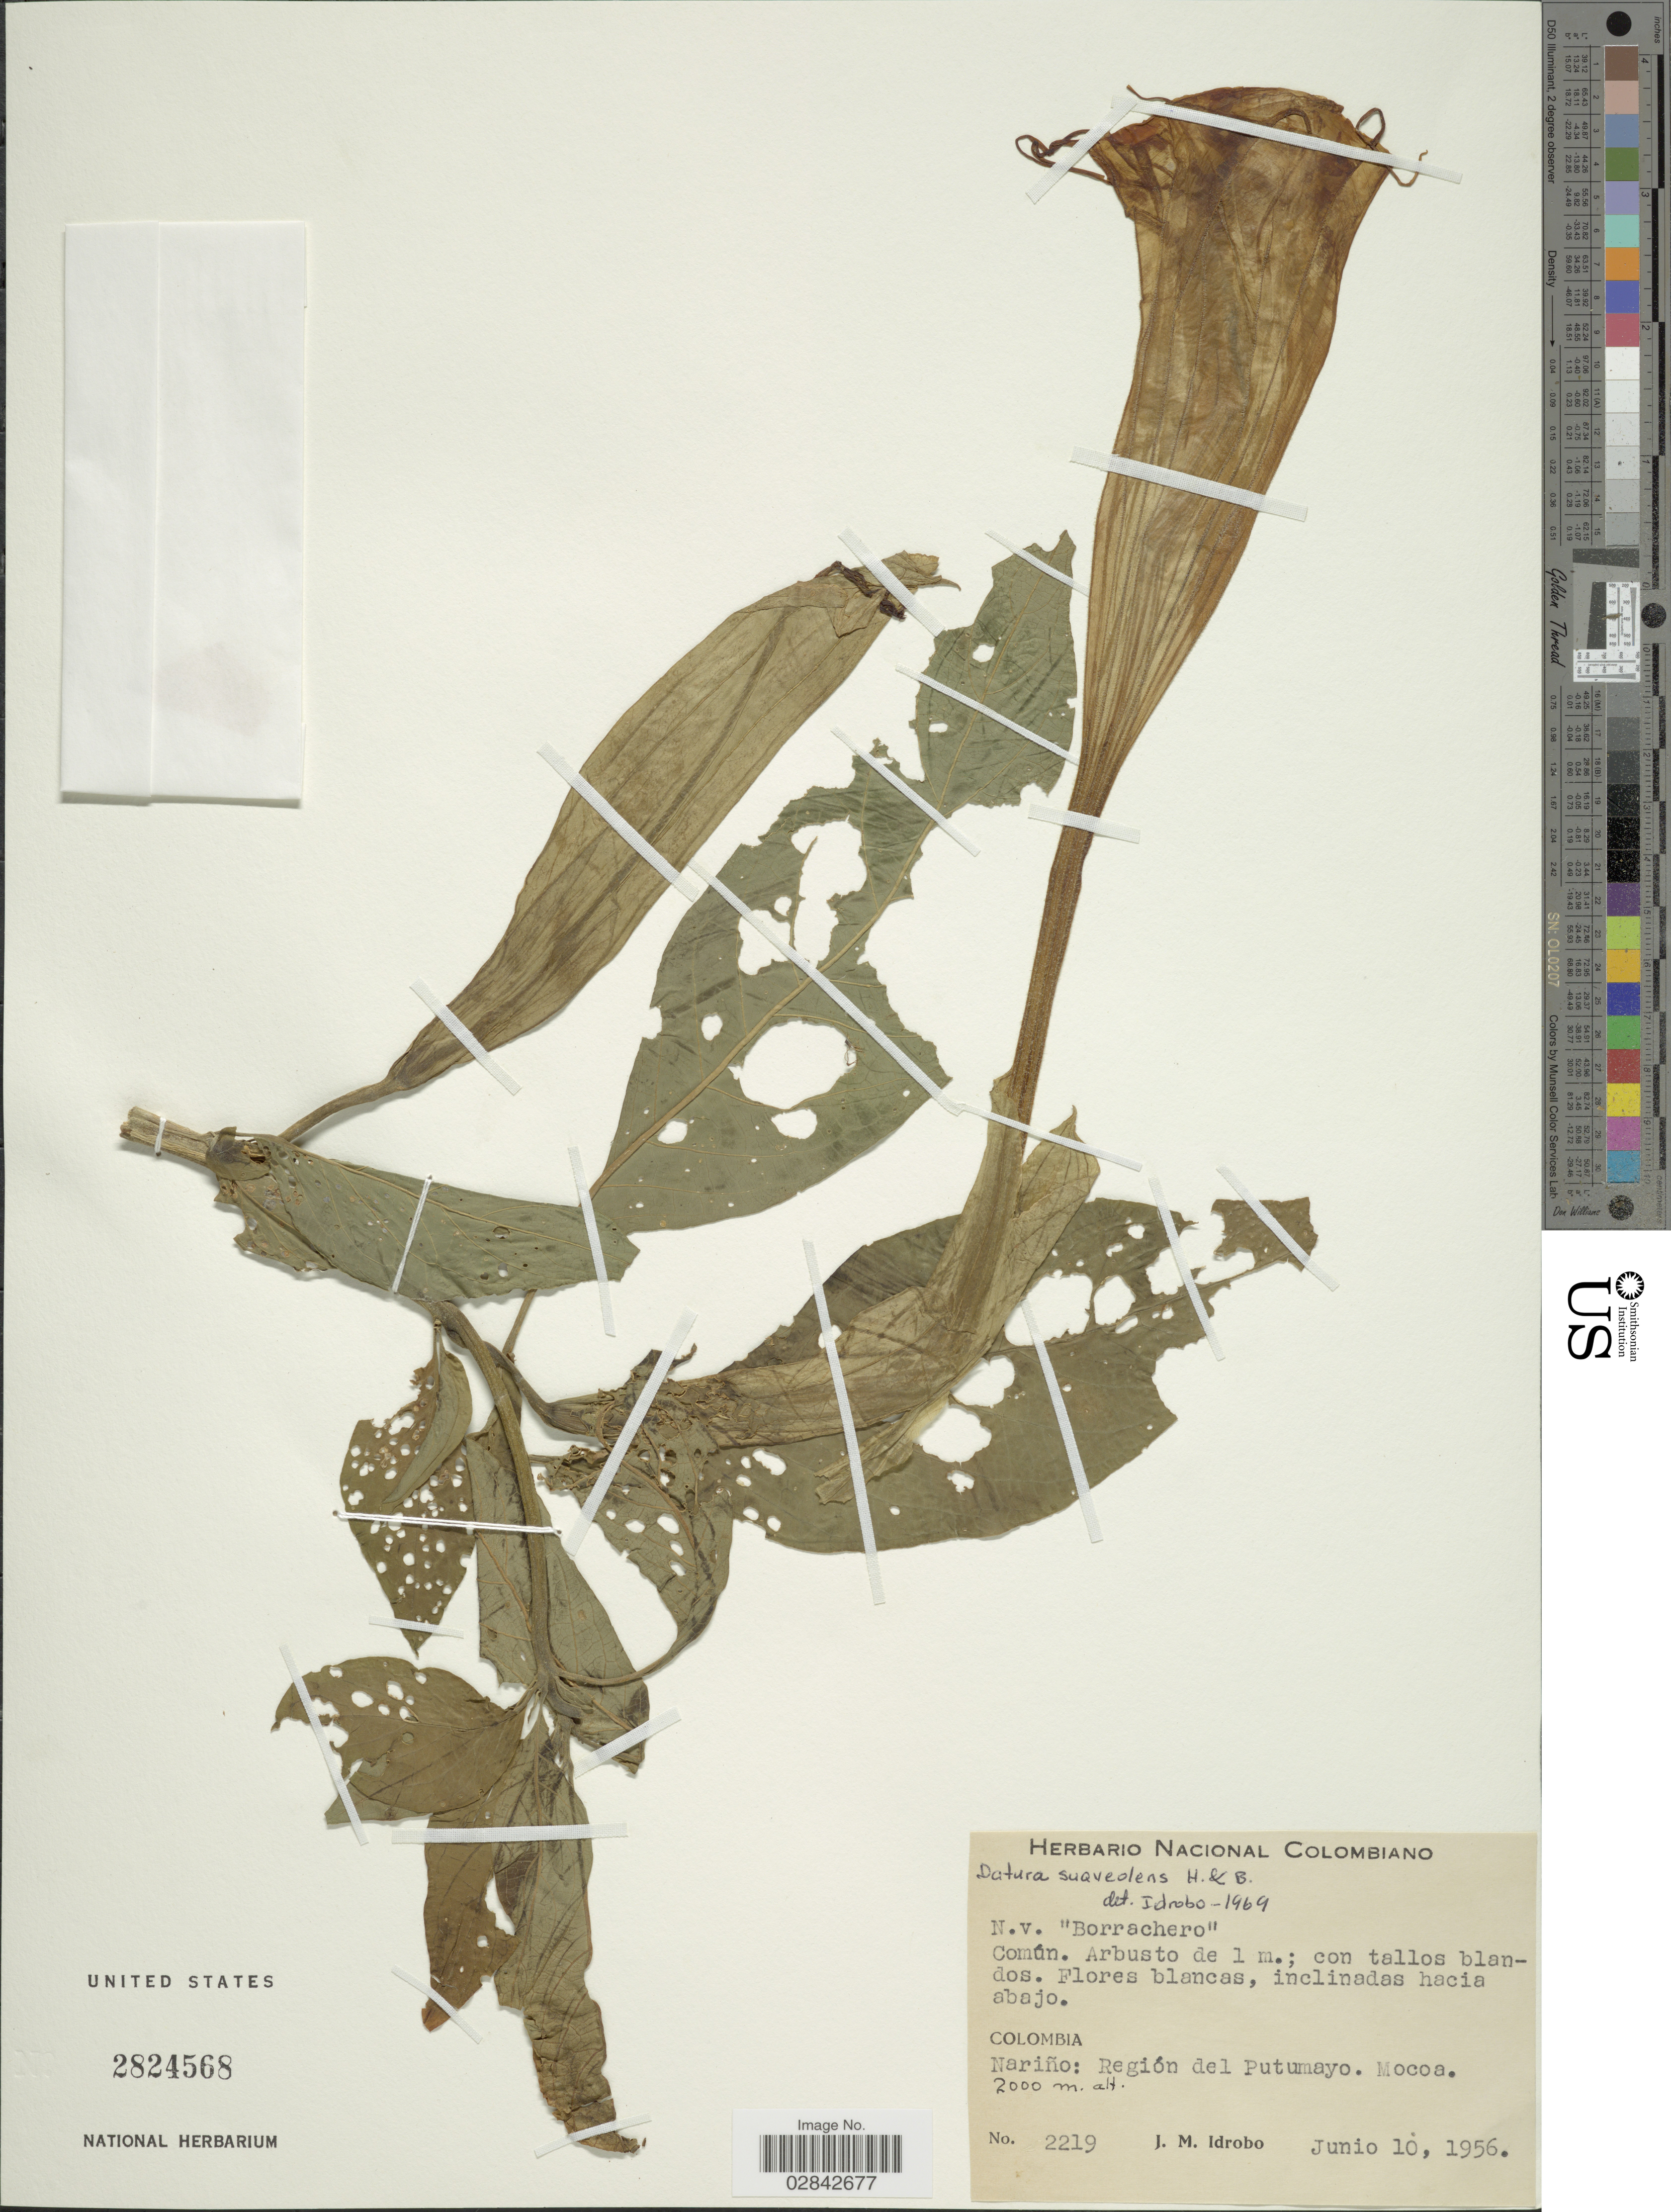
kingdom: Plantae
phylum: Tracheophyta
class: Magnoliopsida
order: Solanales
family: Solanaceae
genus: Brugmansia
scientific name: Brugmansia suaveolens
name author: (Humb. & Bonpl. ex Willd.) Brecht. & J. Presl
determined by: (US) Smithsonian Institution - National Museum of Natural History - Department of Botany (UNITED STATES)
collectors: J. M. Idrobo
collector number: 2219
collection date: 1956-06-10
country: Colombia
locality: Nariño: Región del Putumayo. Mocoa.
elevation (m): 2000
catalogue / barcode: US 2824568